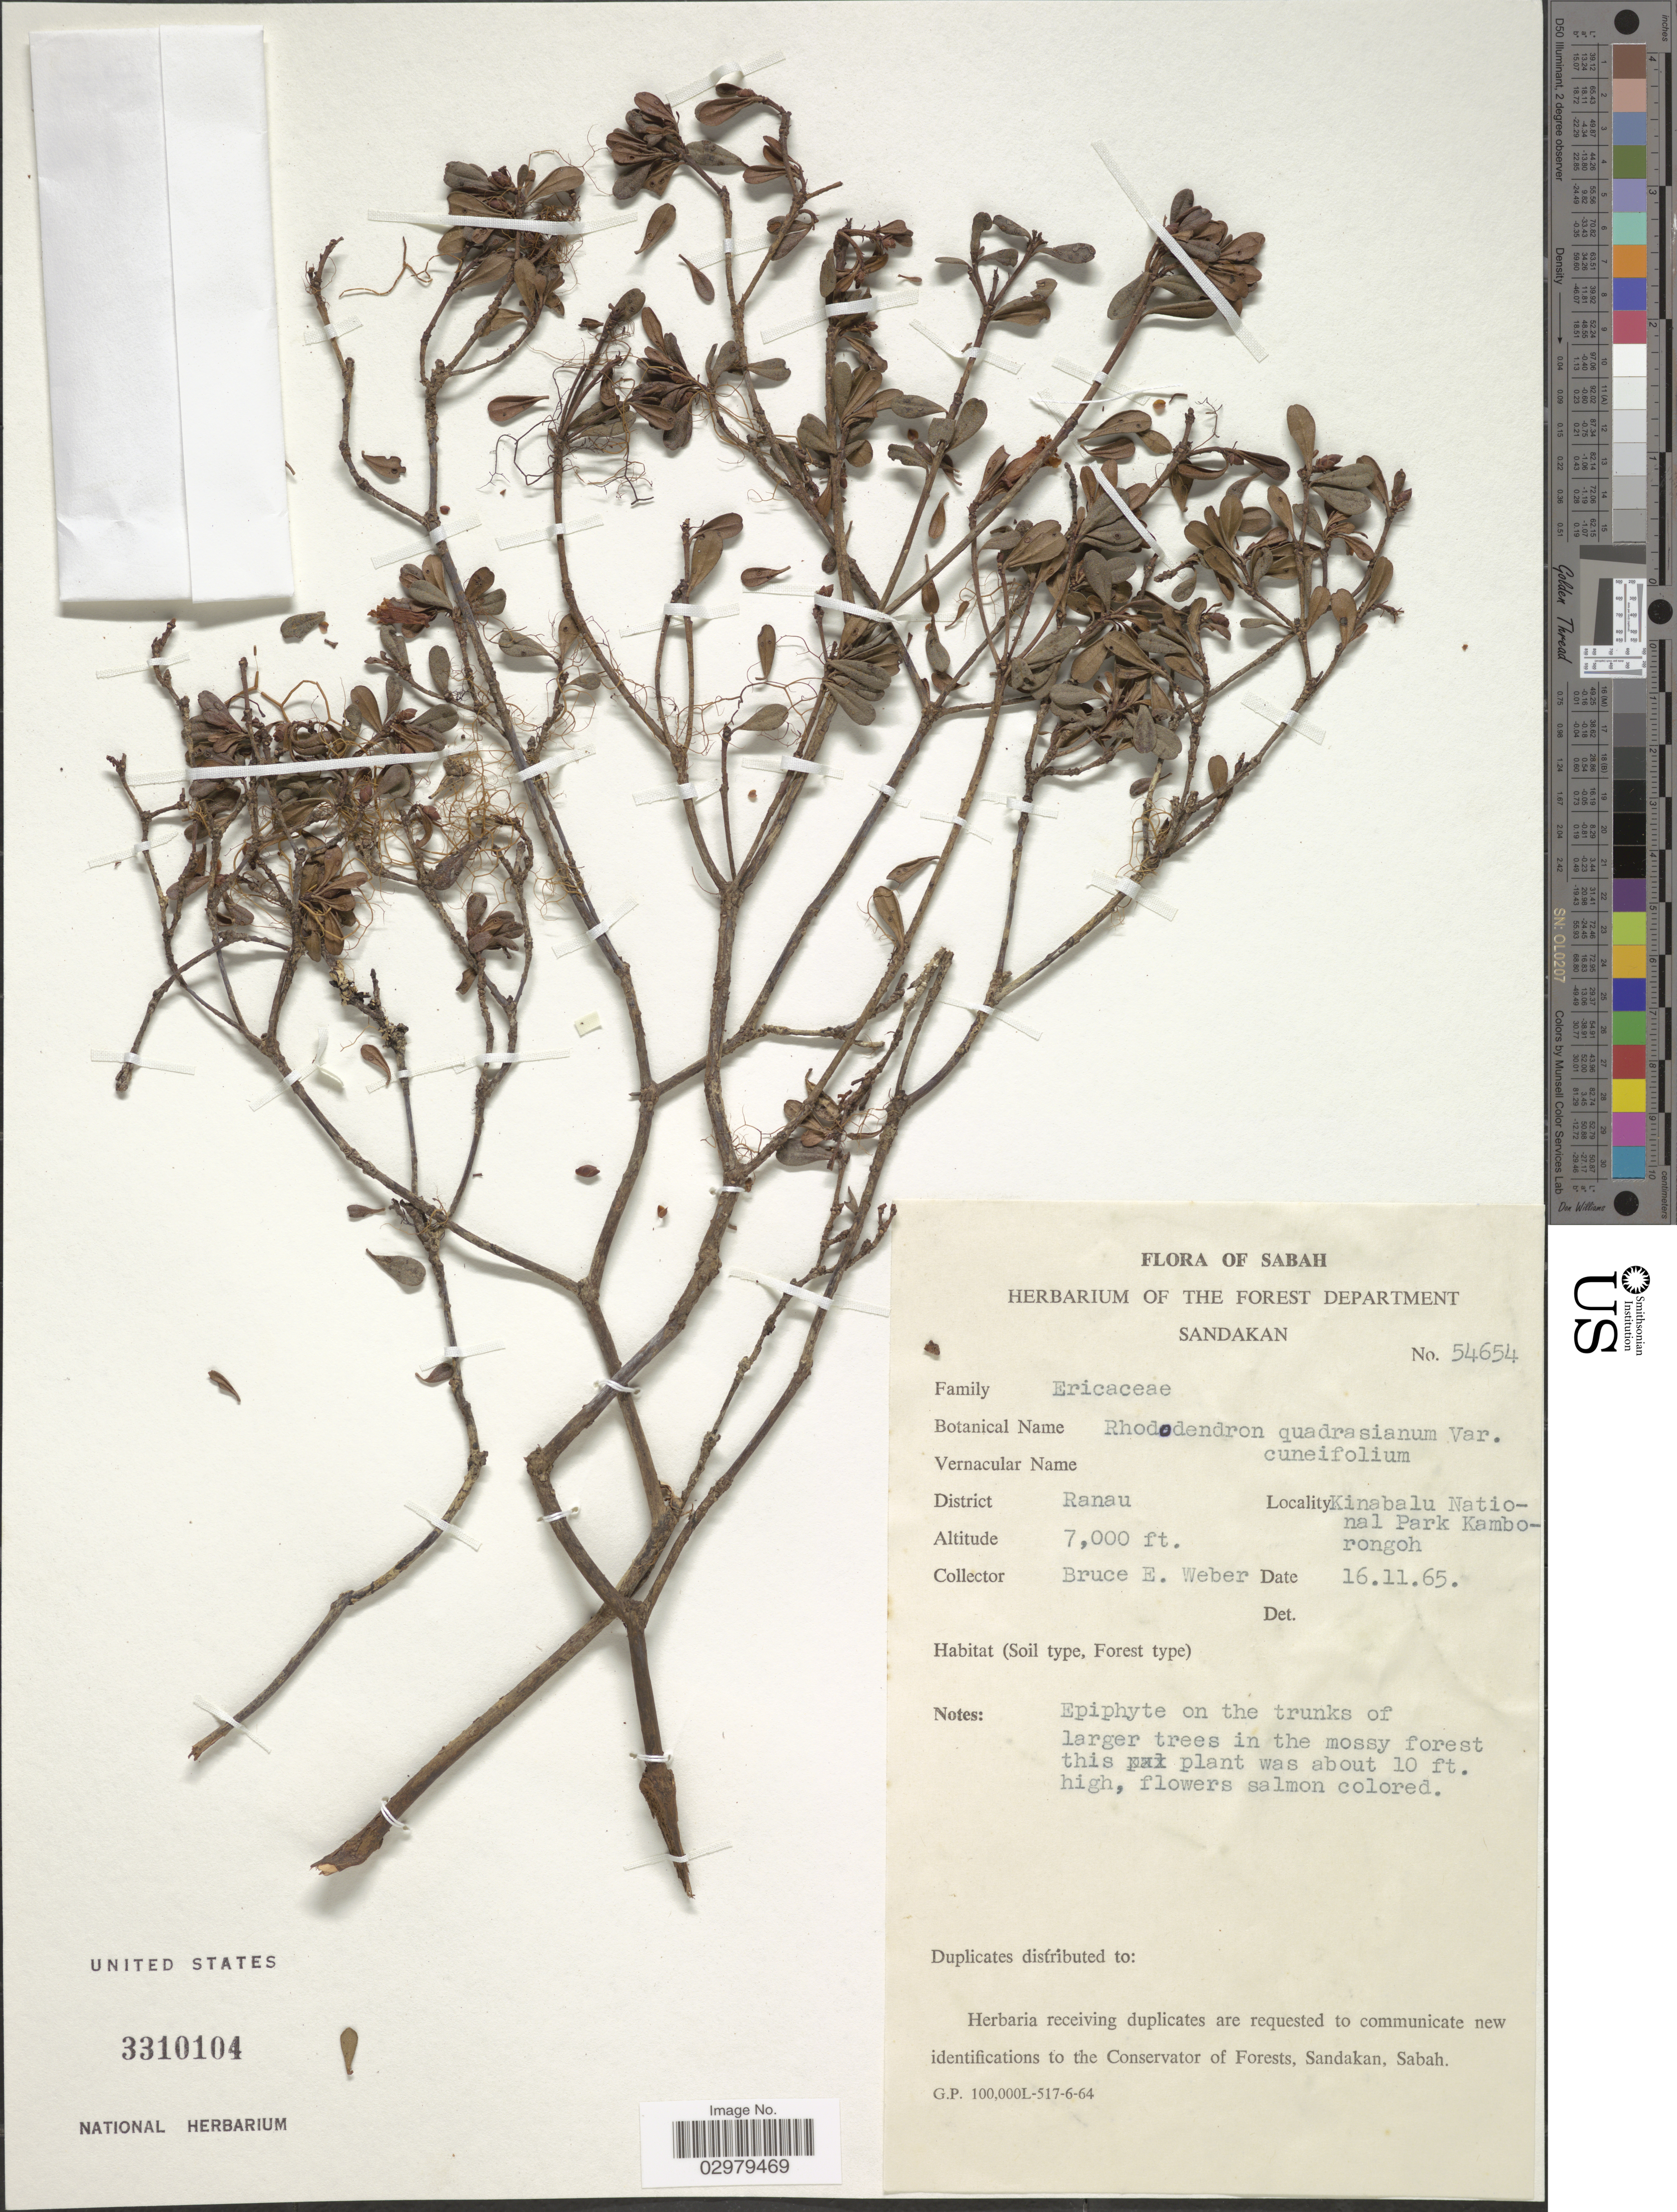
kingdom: Plantae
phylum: Tracheophyta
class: Magnoliopsida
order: Ericales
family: Ericaceae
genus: Rhododendron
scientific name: Rhododendron cuneifolium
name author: Stapf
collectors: B. E. Weber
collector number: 54654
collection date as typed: Transcribed d/m/y: 16/11/65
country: Malaysia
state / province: Sabah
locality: Sandakan. District Ranau. Kinabalu National Park Kamborongoh.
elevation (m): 2134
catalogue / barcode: US 3310104